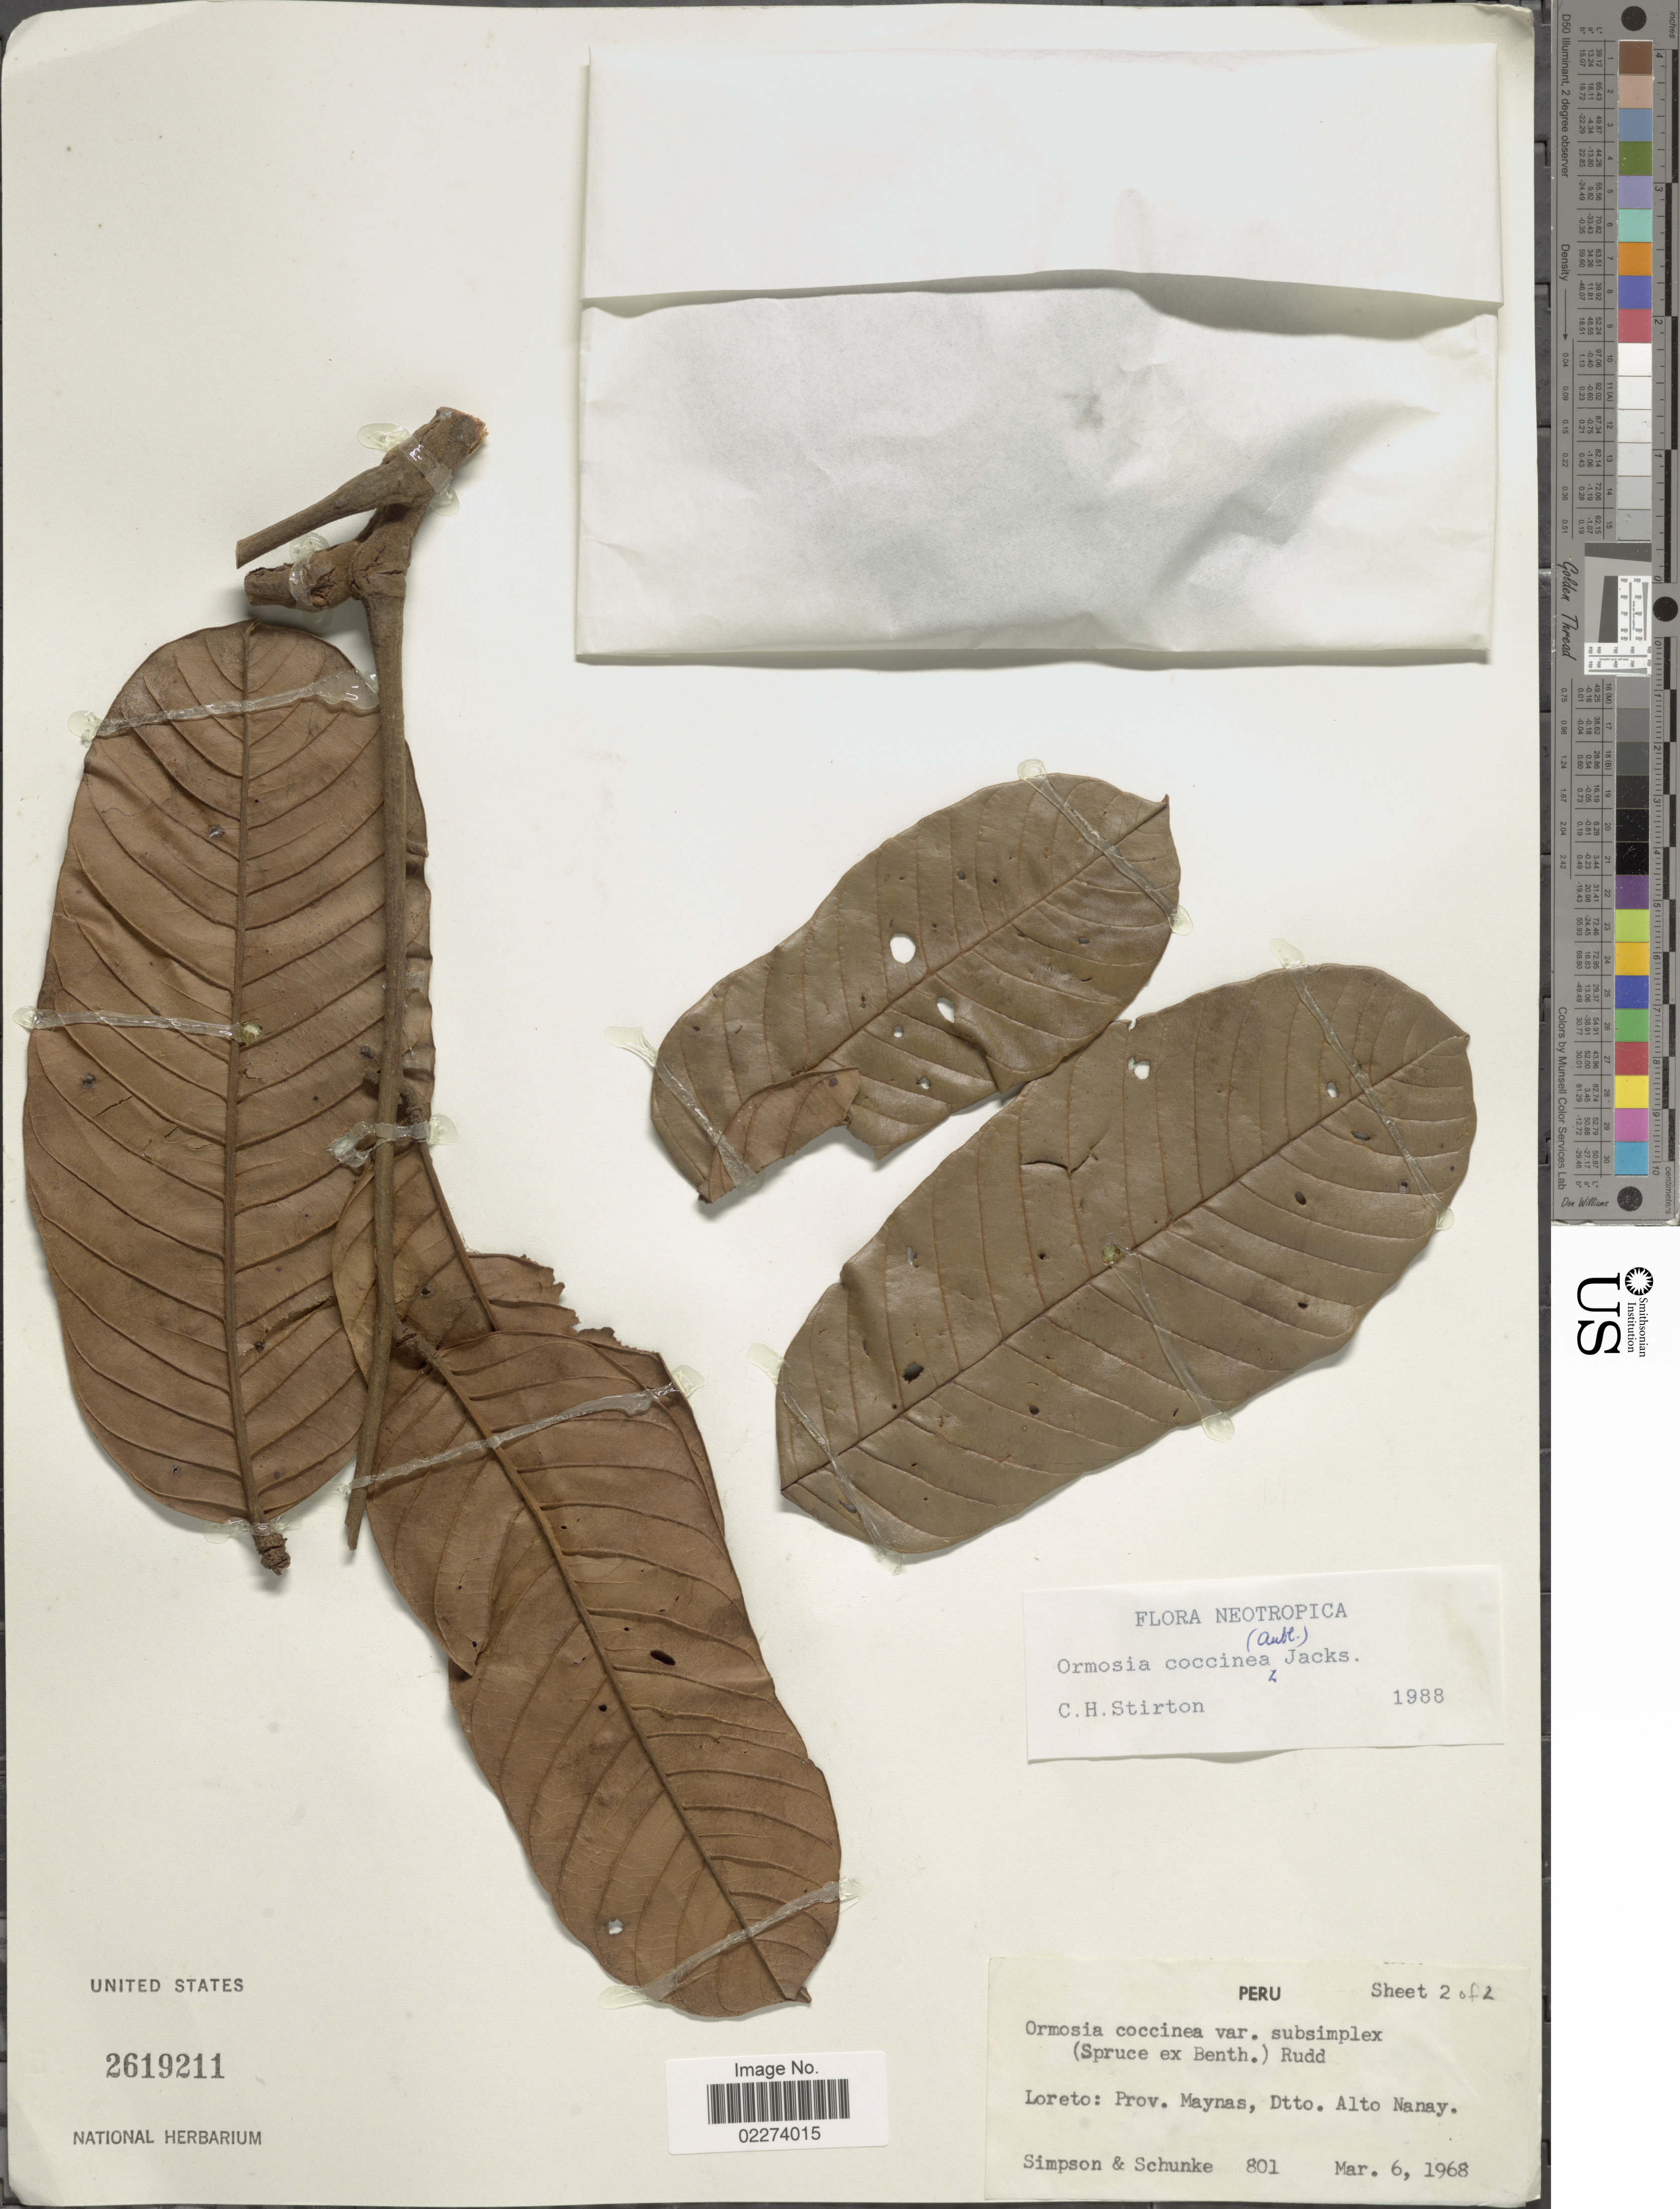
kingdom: Plantae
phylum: Tracheophyta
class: Magnoliopsida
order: Fabales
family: Fabaceae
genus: Ormosia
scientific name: Ormosia coccinea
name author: (Aubl.) Jacks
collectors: Simpson, -- & Schunke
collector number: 801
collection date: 1968-03-06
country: Peru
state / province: Loreto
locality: Prov. Maynas, Dtto. Alto Nanay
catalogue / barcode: US 2619211